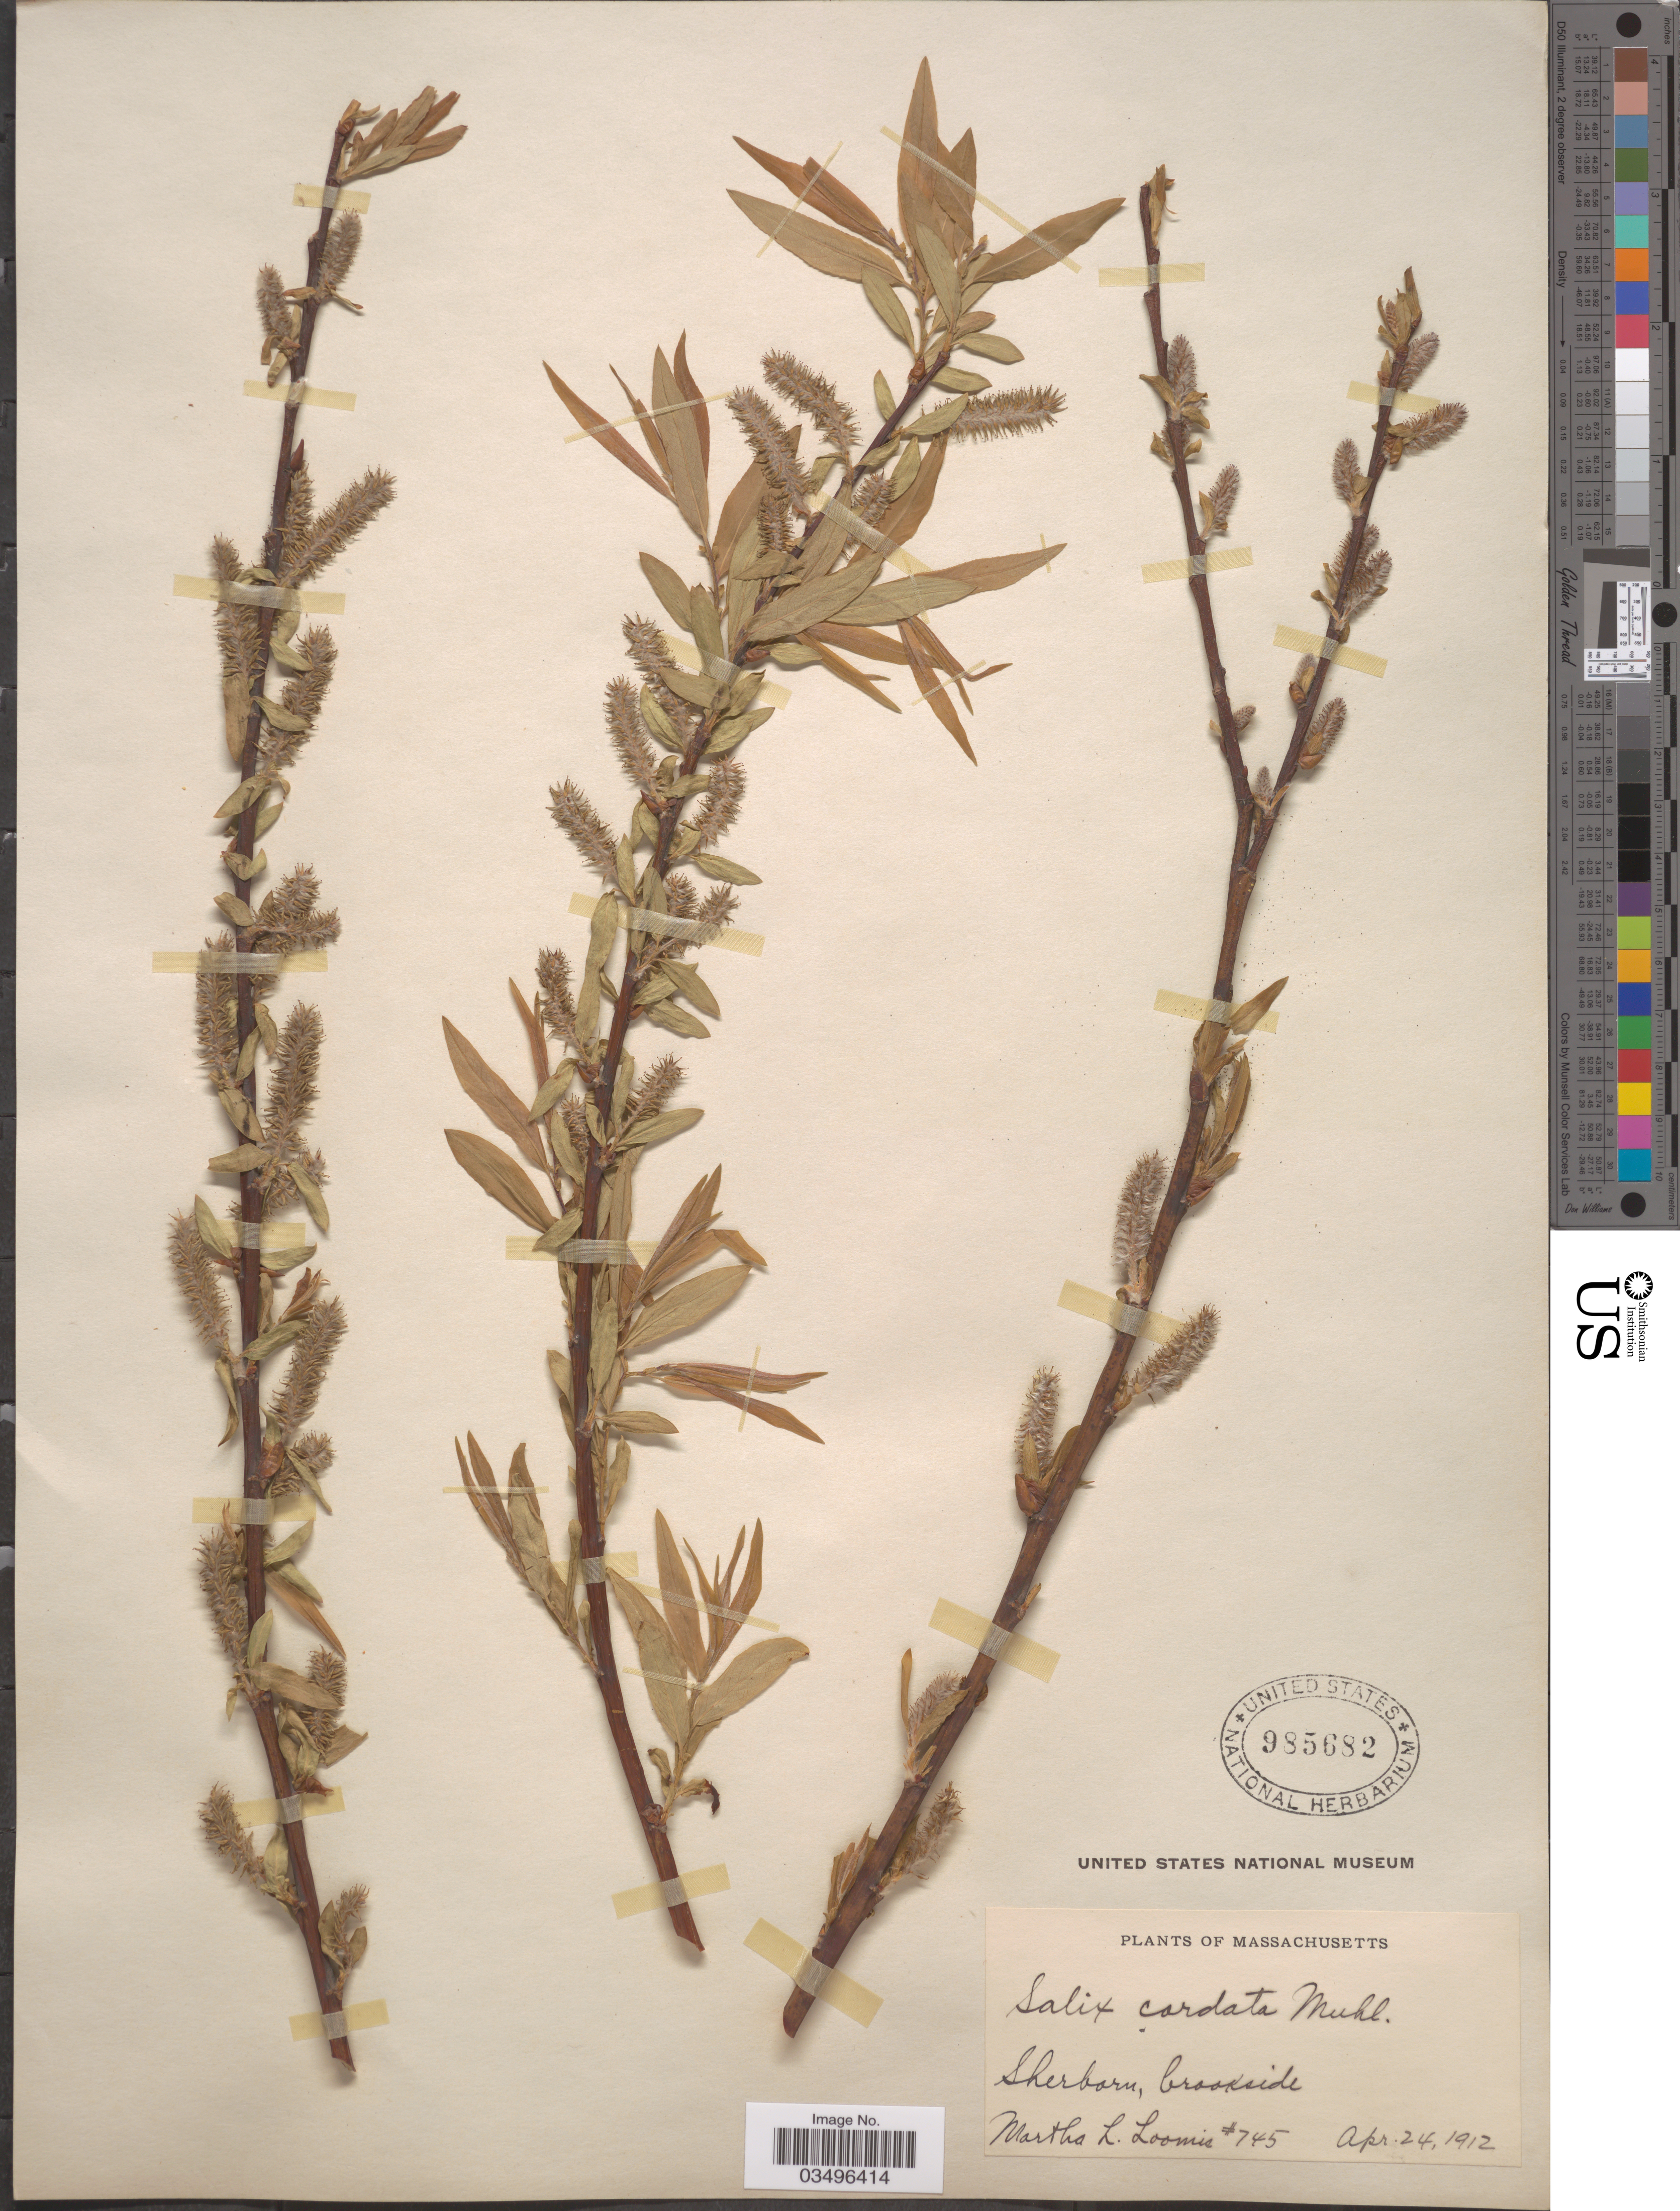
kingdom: Plantae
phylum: Tracheophyta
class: Magnoliopsida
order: Malpighiales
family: Salicaceae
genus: Salix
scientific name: Salix cordata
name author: Michx.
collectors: M. L. Loomis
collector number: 745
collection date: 1912-04-24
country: United States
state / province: Massachusetts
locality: Sherborn, brookside.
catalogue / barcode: US 985682